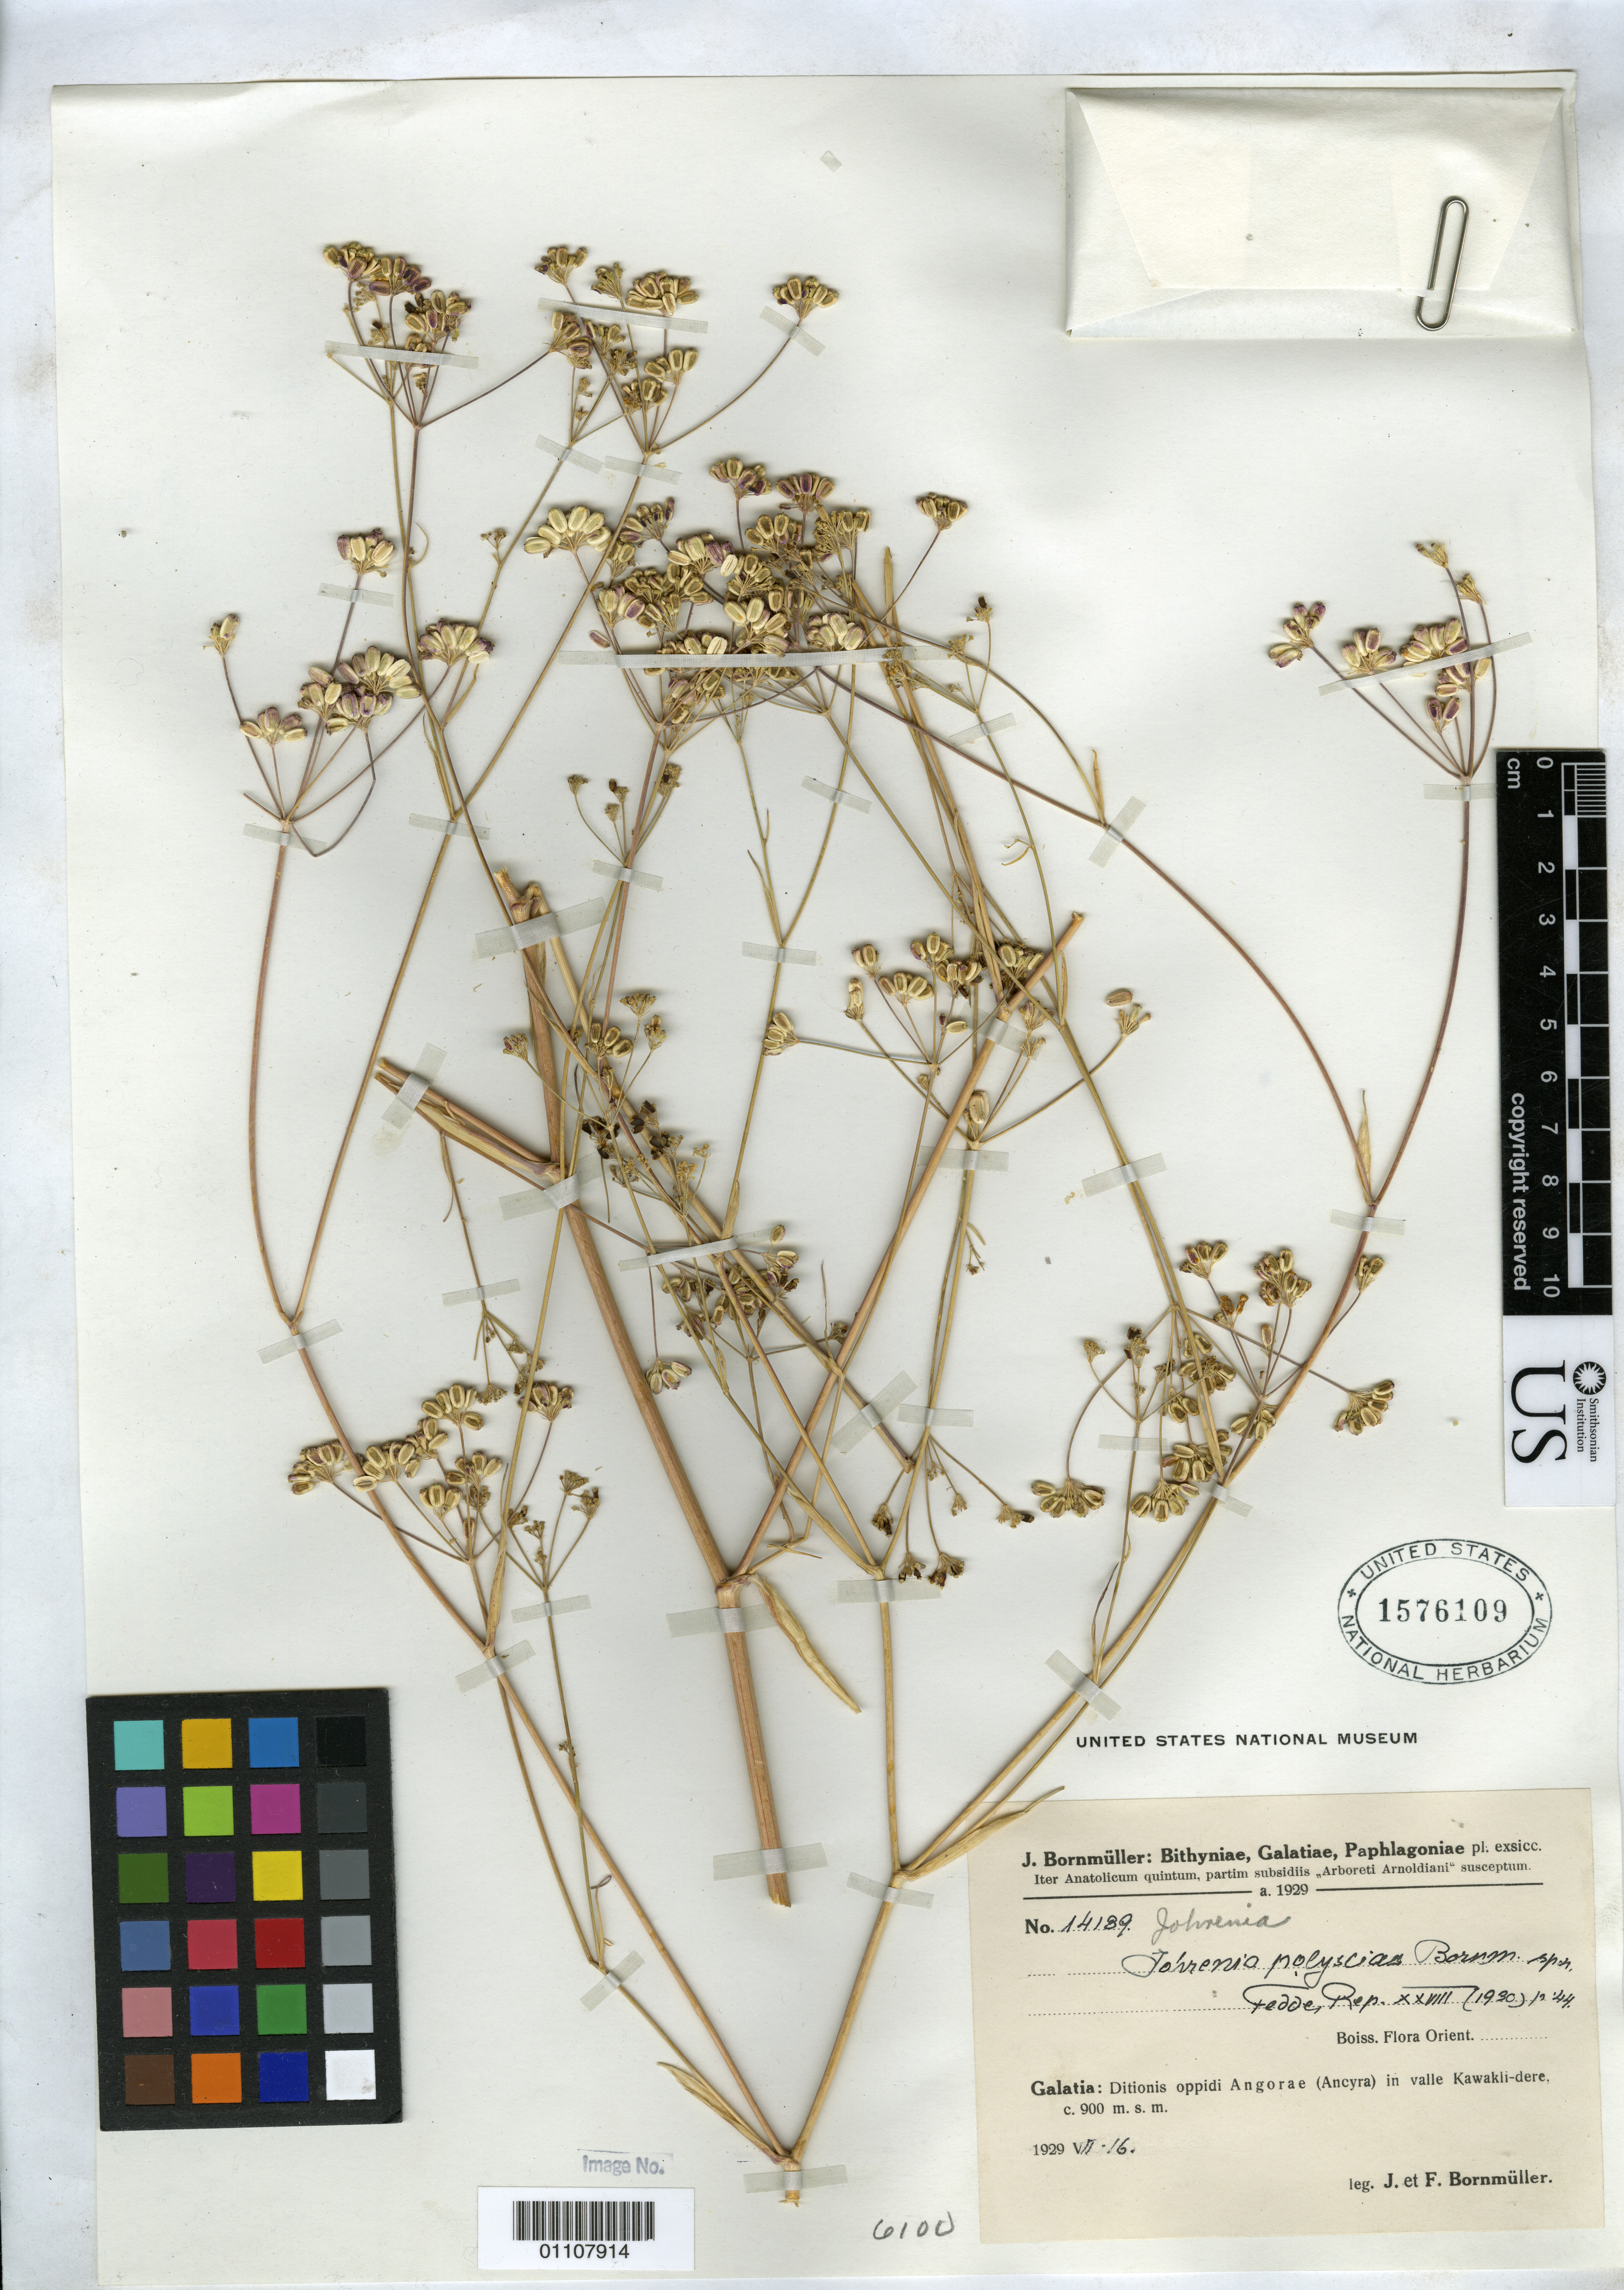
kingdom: Plantae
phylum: Tracheophyta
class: Magnoliopsida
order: Apiales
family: Apiaceae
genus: Johrenia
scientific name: Johrenia polyscias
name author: Bornm.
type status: Possible Type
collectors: J. Bornmüller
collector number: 14189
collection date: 1929-07-16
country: Turkey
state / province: Galatia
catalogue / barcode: US 1576109